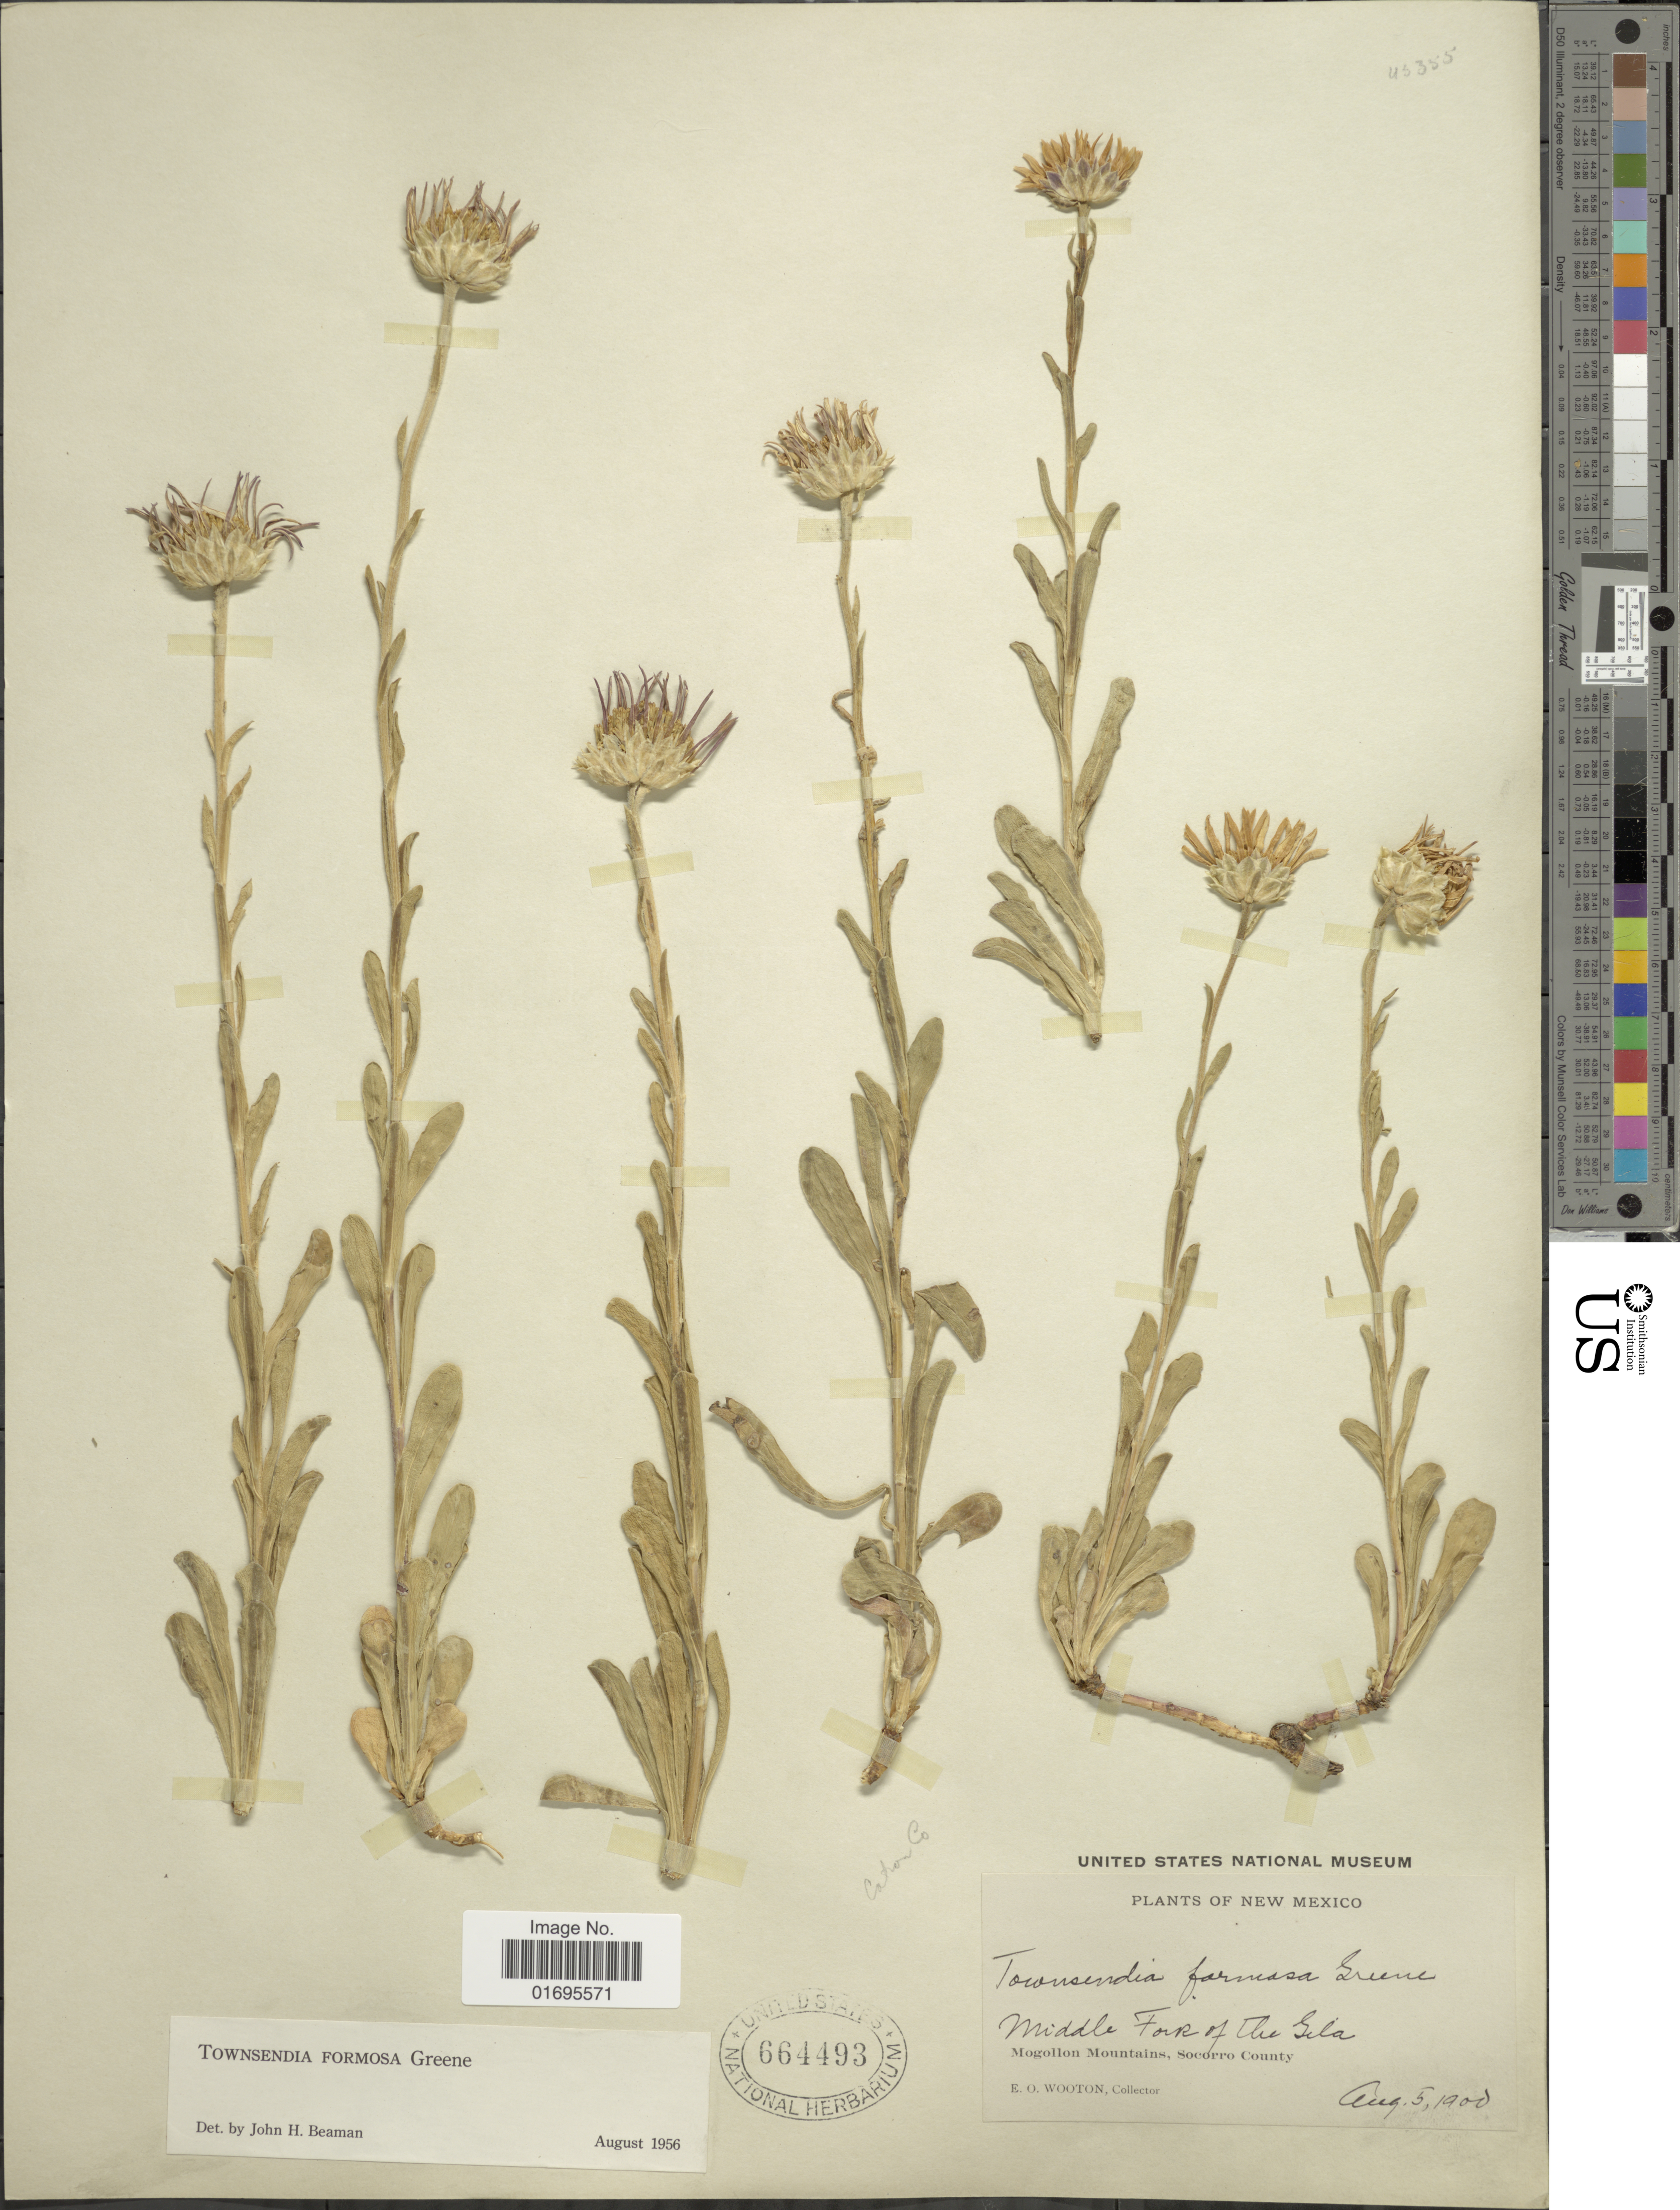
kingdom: Plantae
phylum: Tracheophyta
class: Magnoliopsida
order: Asterales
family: Asteraceae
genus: Townsendia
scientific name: Townsendia formosa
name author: Greene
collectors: E. O. Wooton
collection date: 1900-08-05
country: United States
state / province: New Mexico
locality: Middle Fork of the Gila, Mogollon Mountains, Socorro County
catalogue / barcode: US 664493